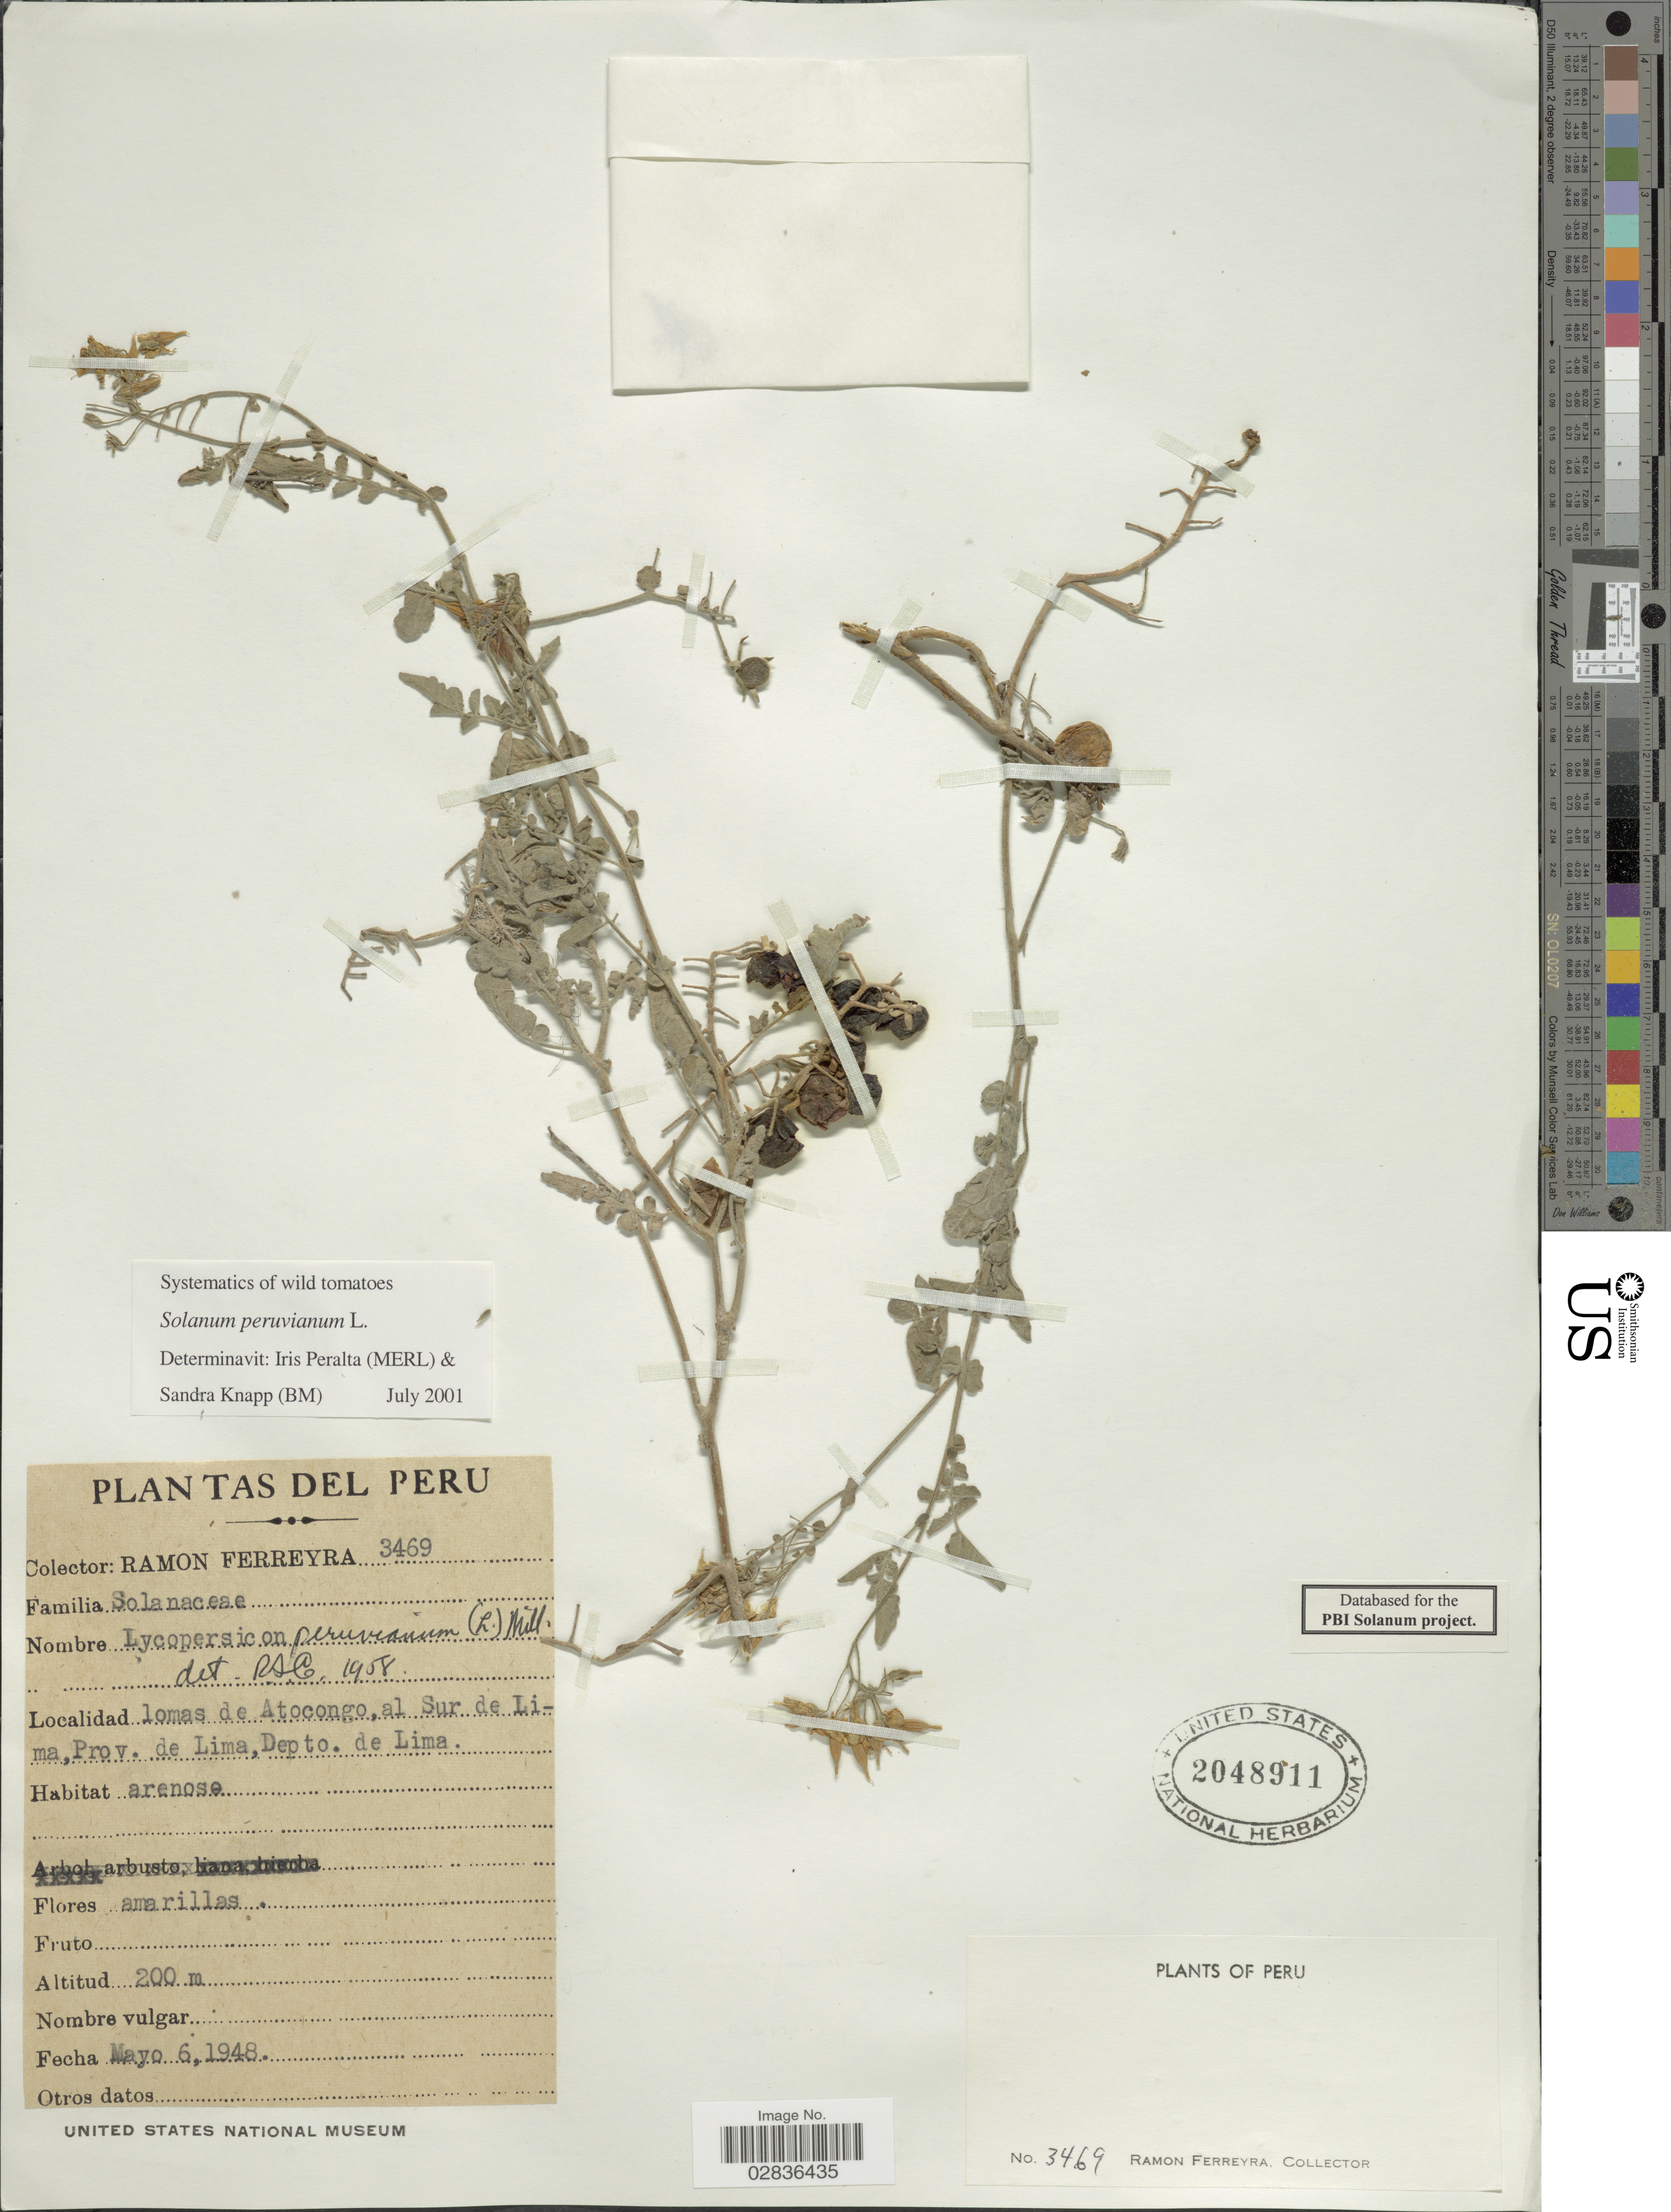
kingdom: Plantae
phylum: Tracheophyta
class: Magnoliopsida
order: Solanales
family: Solanaceae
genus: Solanum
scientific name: Solanum peruvianum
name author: L.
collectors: R. A. Ferreyra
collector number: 3469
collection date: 1948-05-06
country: Peru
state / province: Lima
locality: Lomas de Atocongo, al Sur de Lima, Prov. Lima, Depto. de Lima.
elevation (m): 200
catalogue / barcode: US 2048911